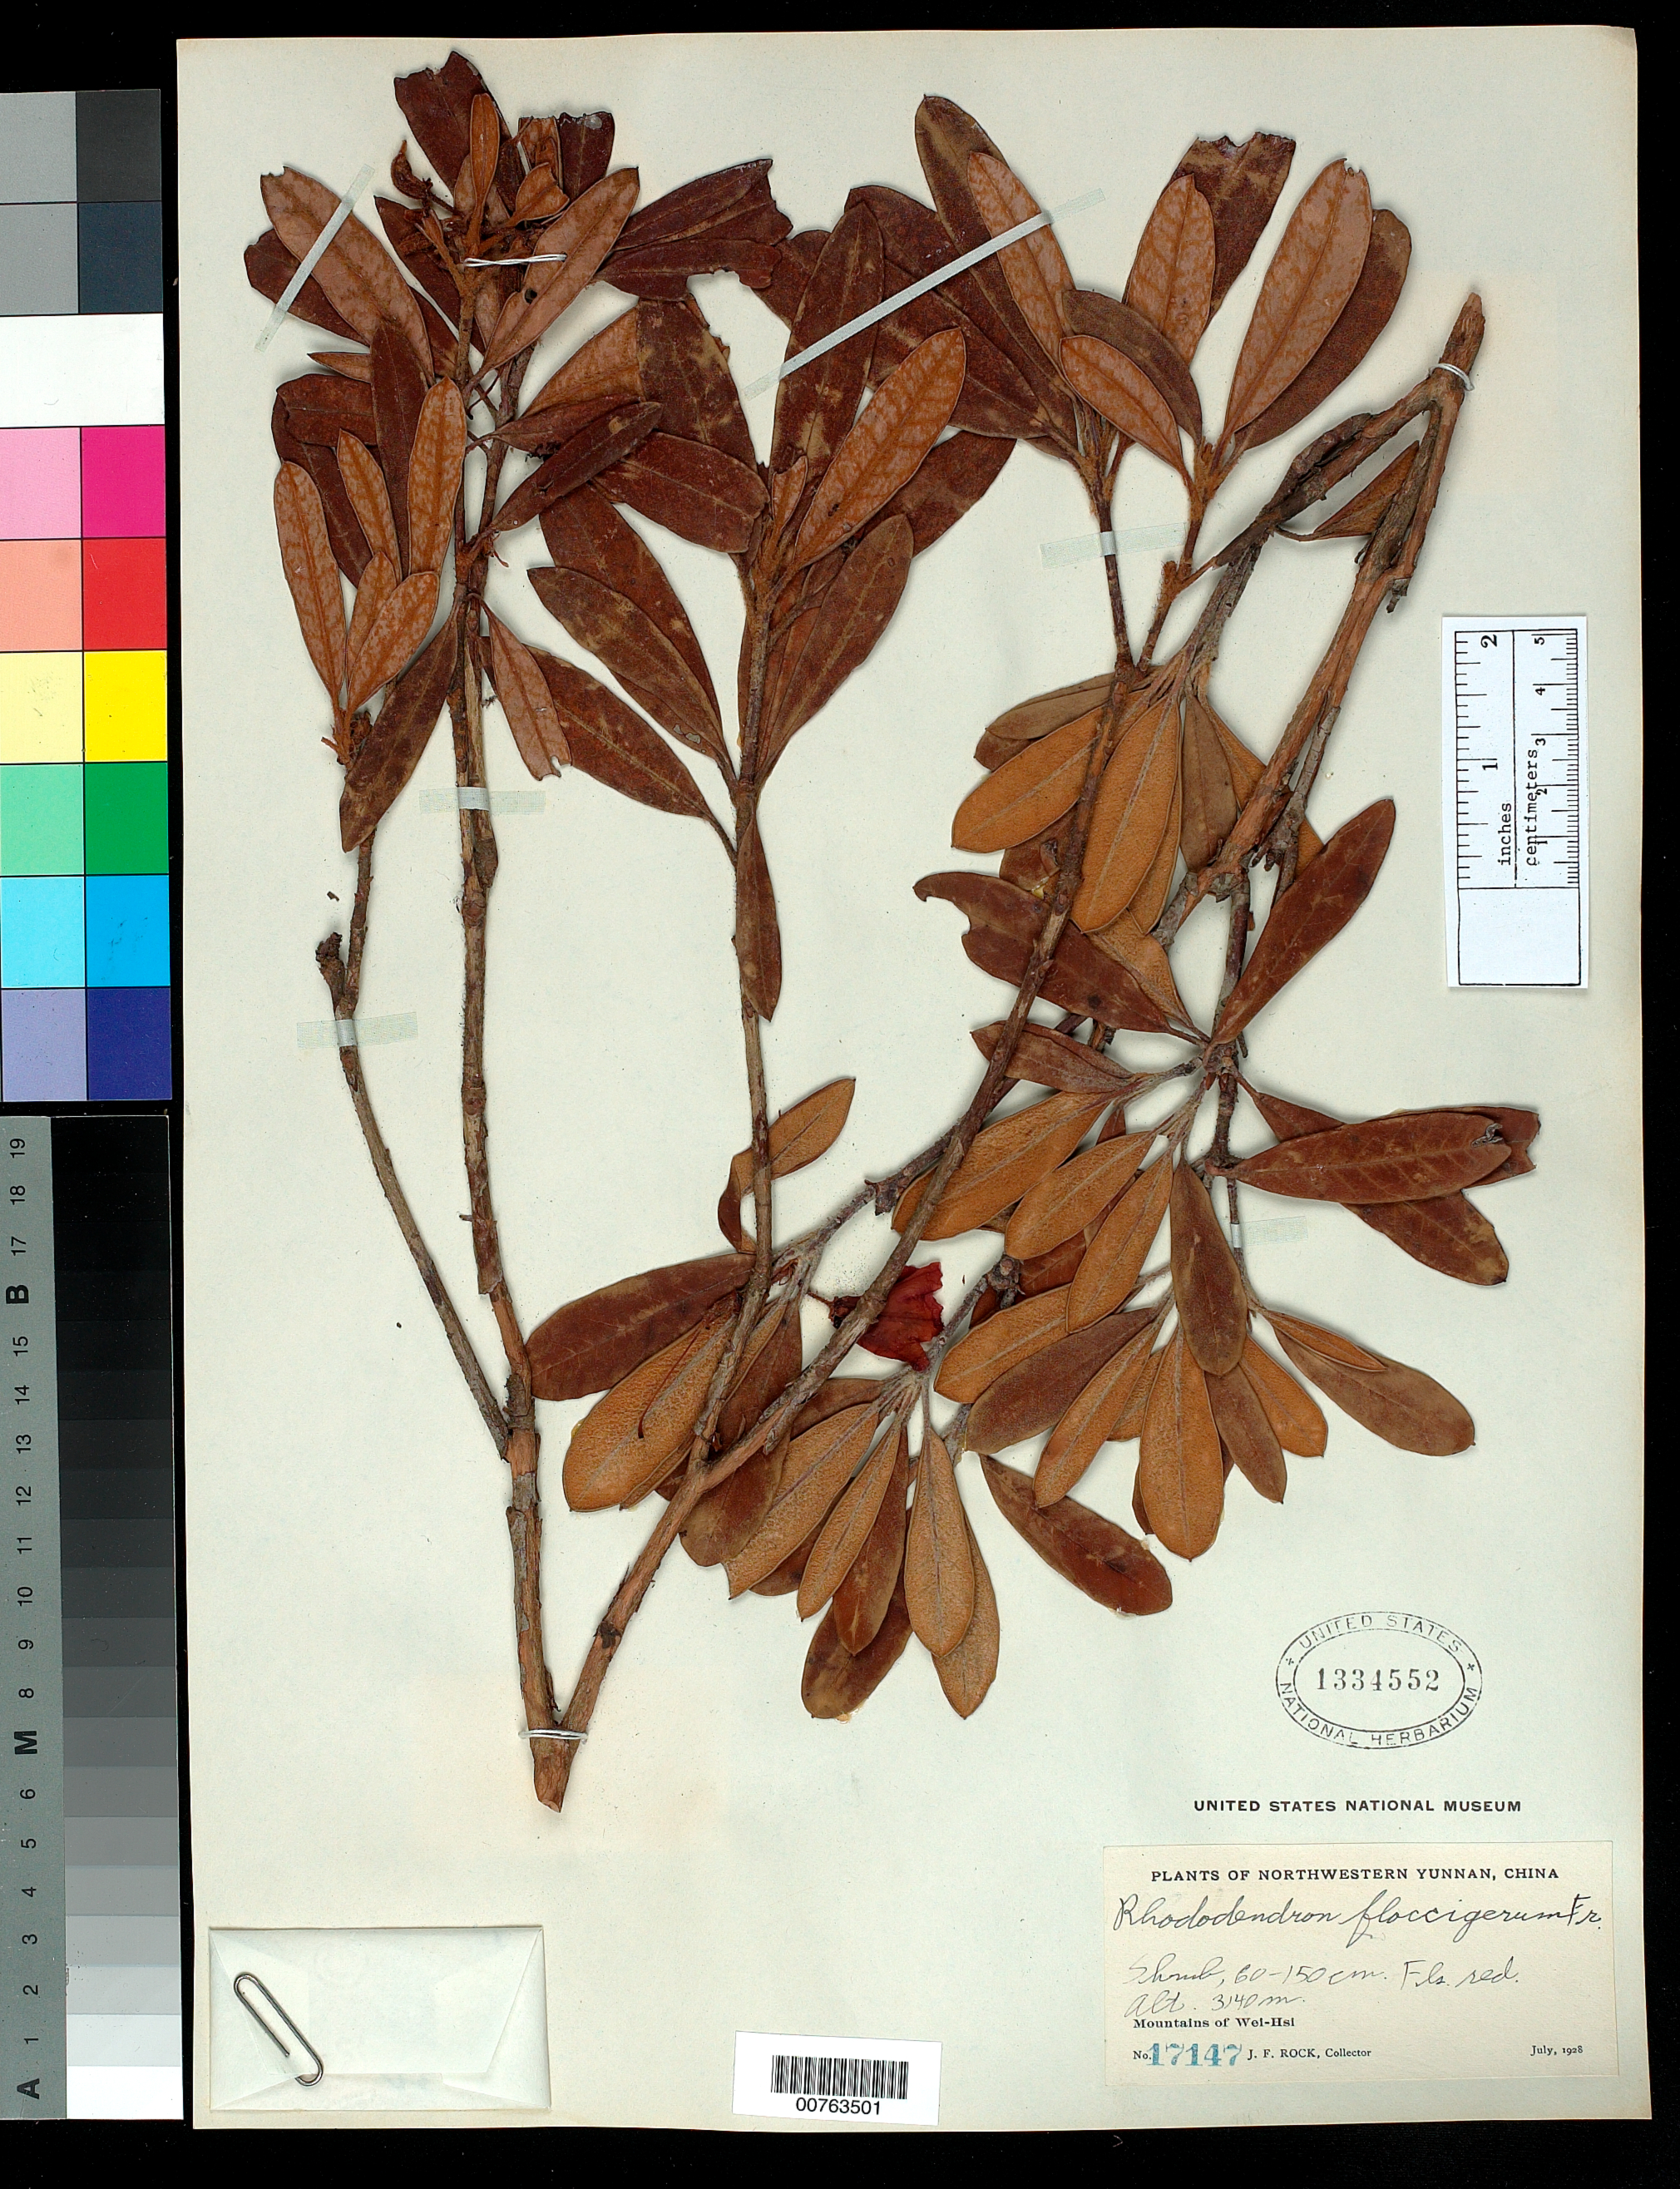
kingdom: Plantae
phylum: Tracheophyta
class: Magnoliopsida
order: Ericales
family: Ericaceae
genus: Rhododendron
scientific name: Rhododendron floccigerum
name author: Franch.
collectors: J. F. Rock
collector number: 17147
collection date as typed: Jul 1928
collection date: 1928-07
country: China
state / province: Yunnan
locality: Mount Ta-Pao-Shan, between Wei-Hsi and the Mekong.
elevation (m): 3550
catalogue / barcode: US 1334552